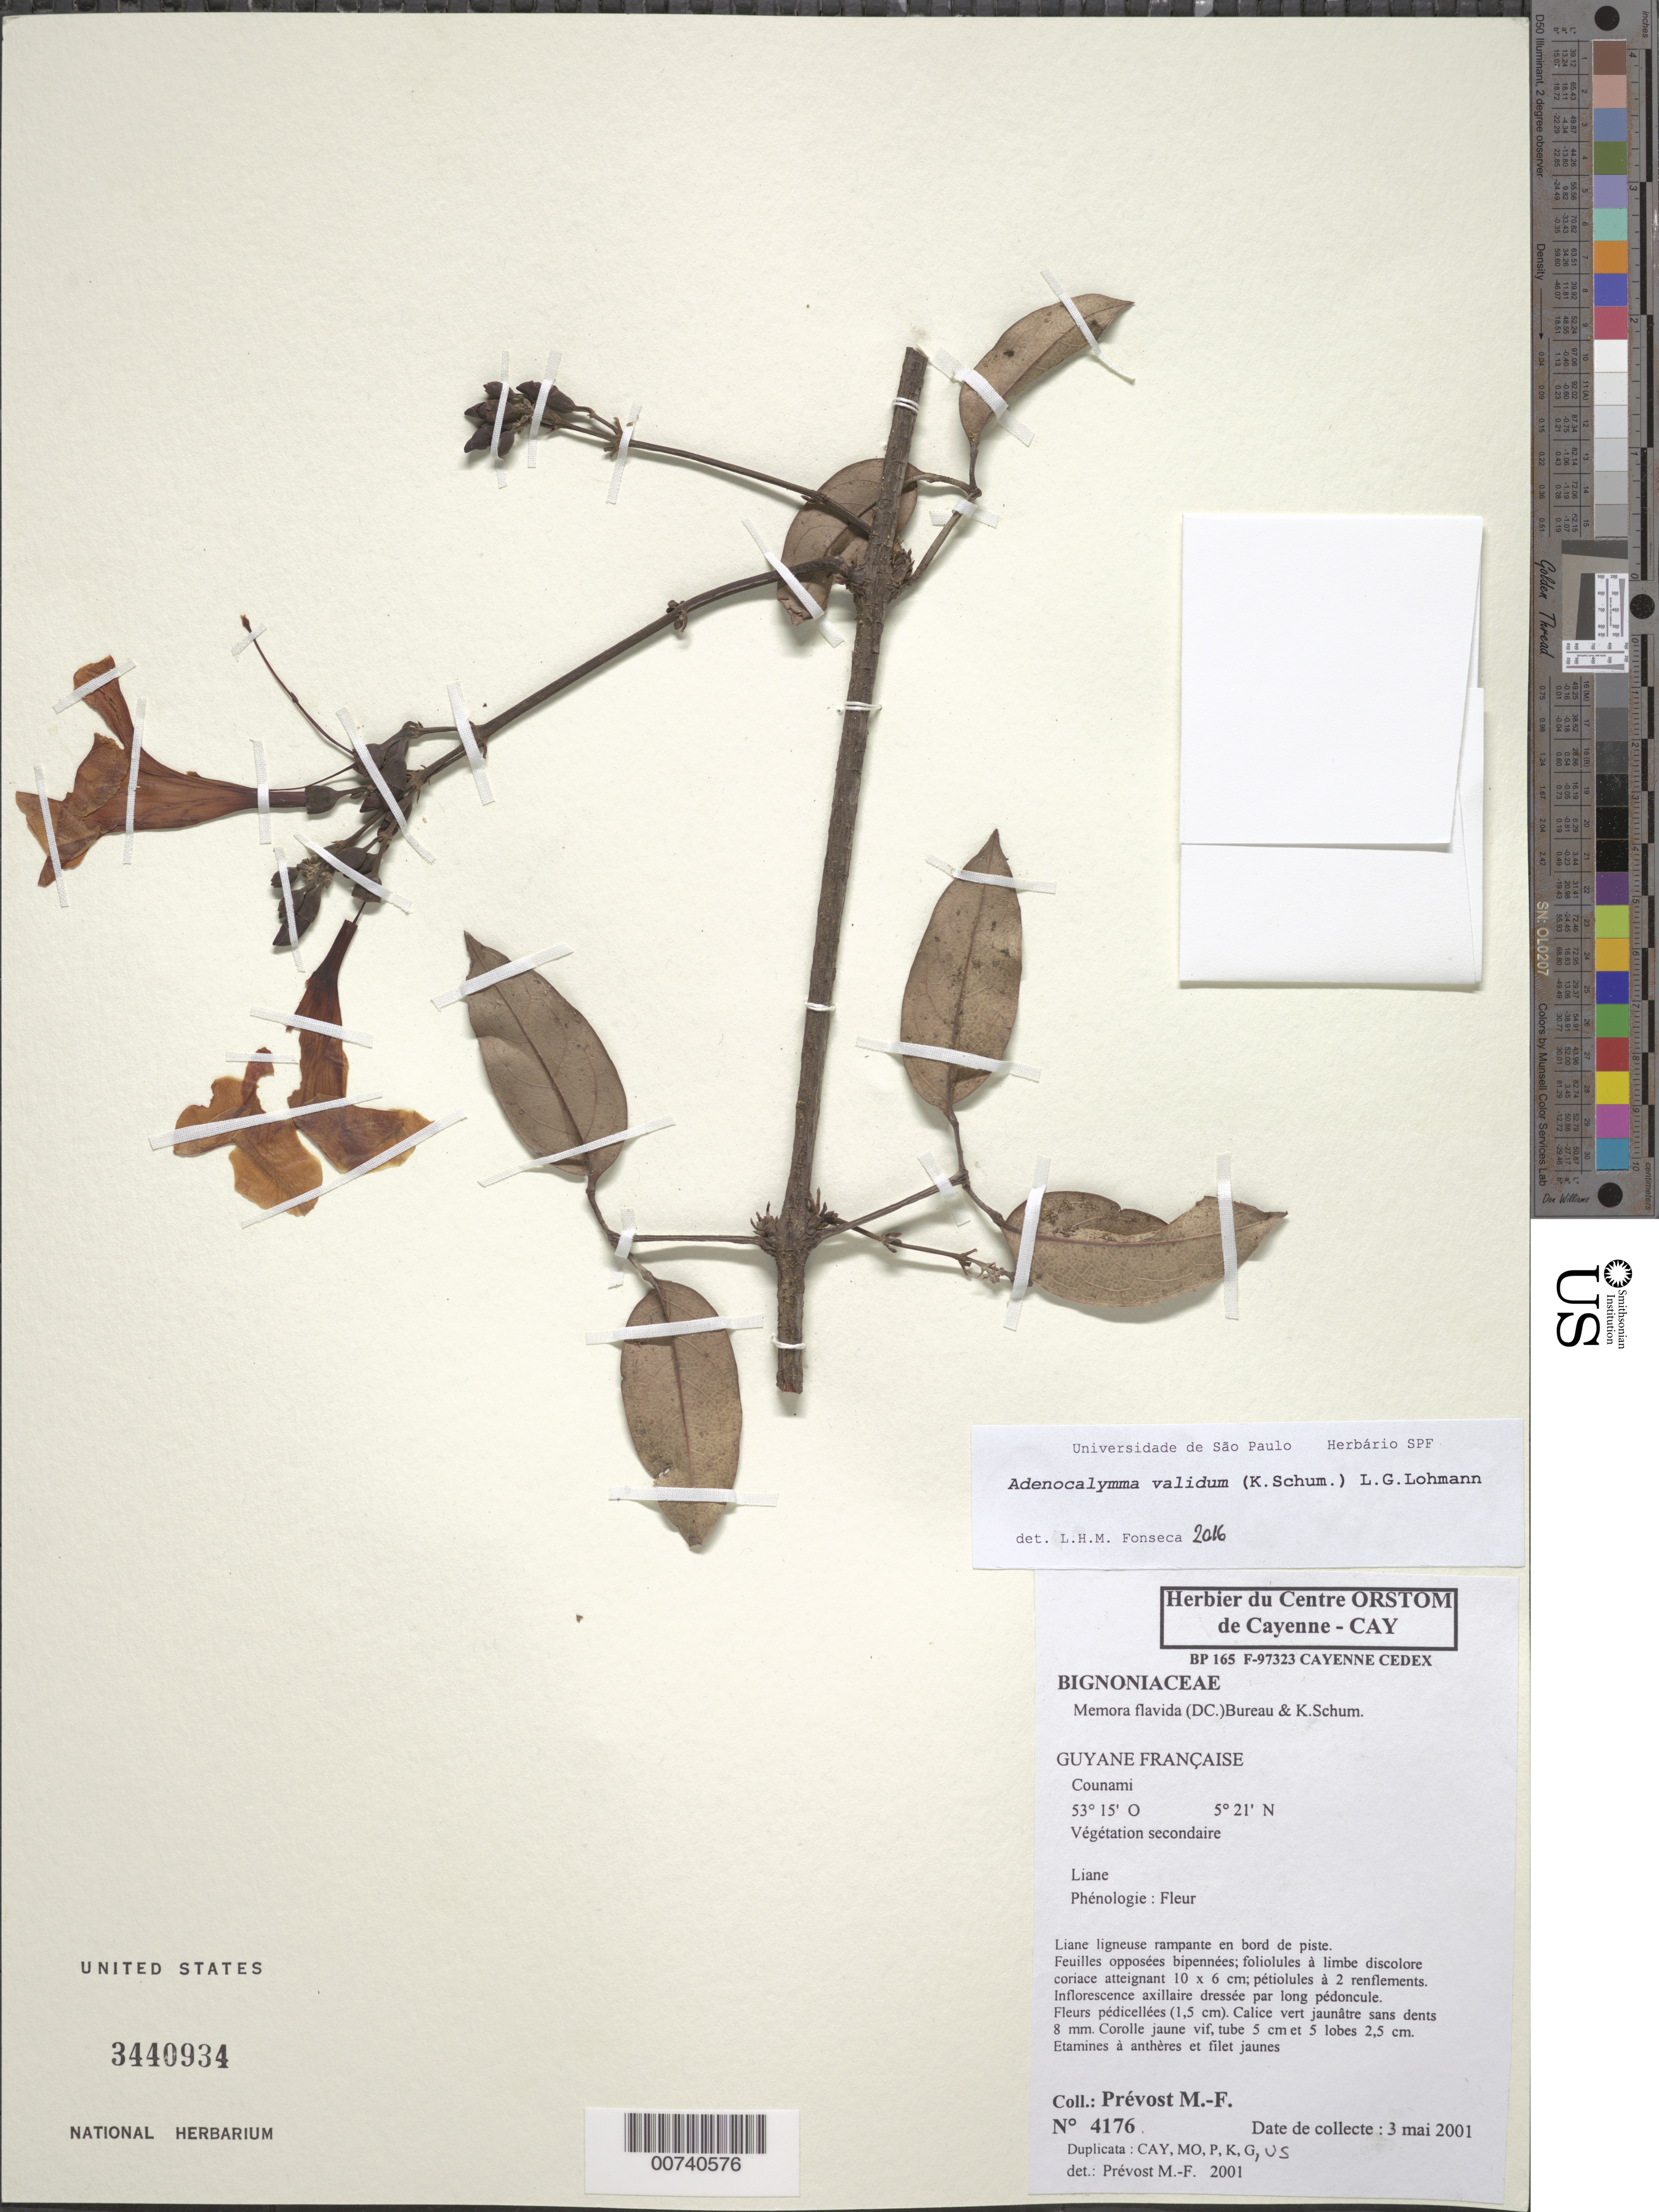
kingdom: Plantae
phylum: Tracheophyta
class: Magnoliopsida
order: Lamiales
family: Bignoniaceae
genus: Adenocalymma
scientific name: Adenocalymma validum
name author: (K. Schum.) L.G. Lohmann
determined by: Fonseca, L. H. M.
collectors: M.-F. Prévost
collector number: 4176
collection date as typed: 3-May-01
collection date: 2001-05-03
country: French Guiana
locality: Counami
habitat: Secondary vegetation; along trail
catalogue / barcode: US 3440934